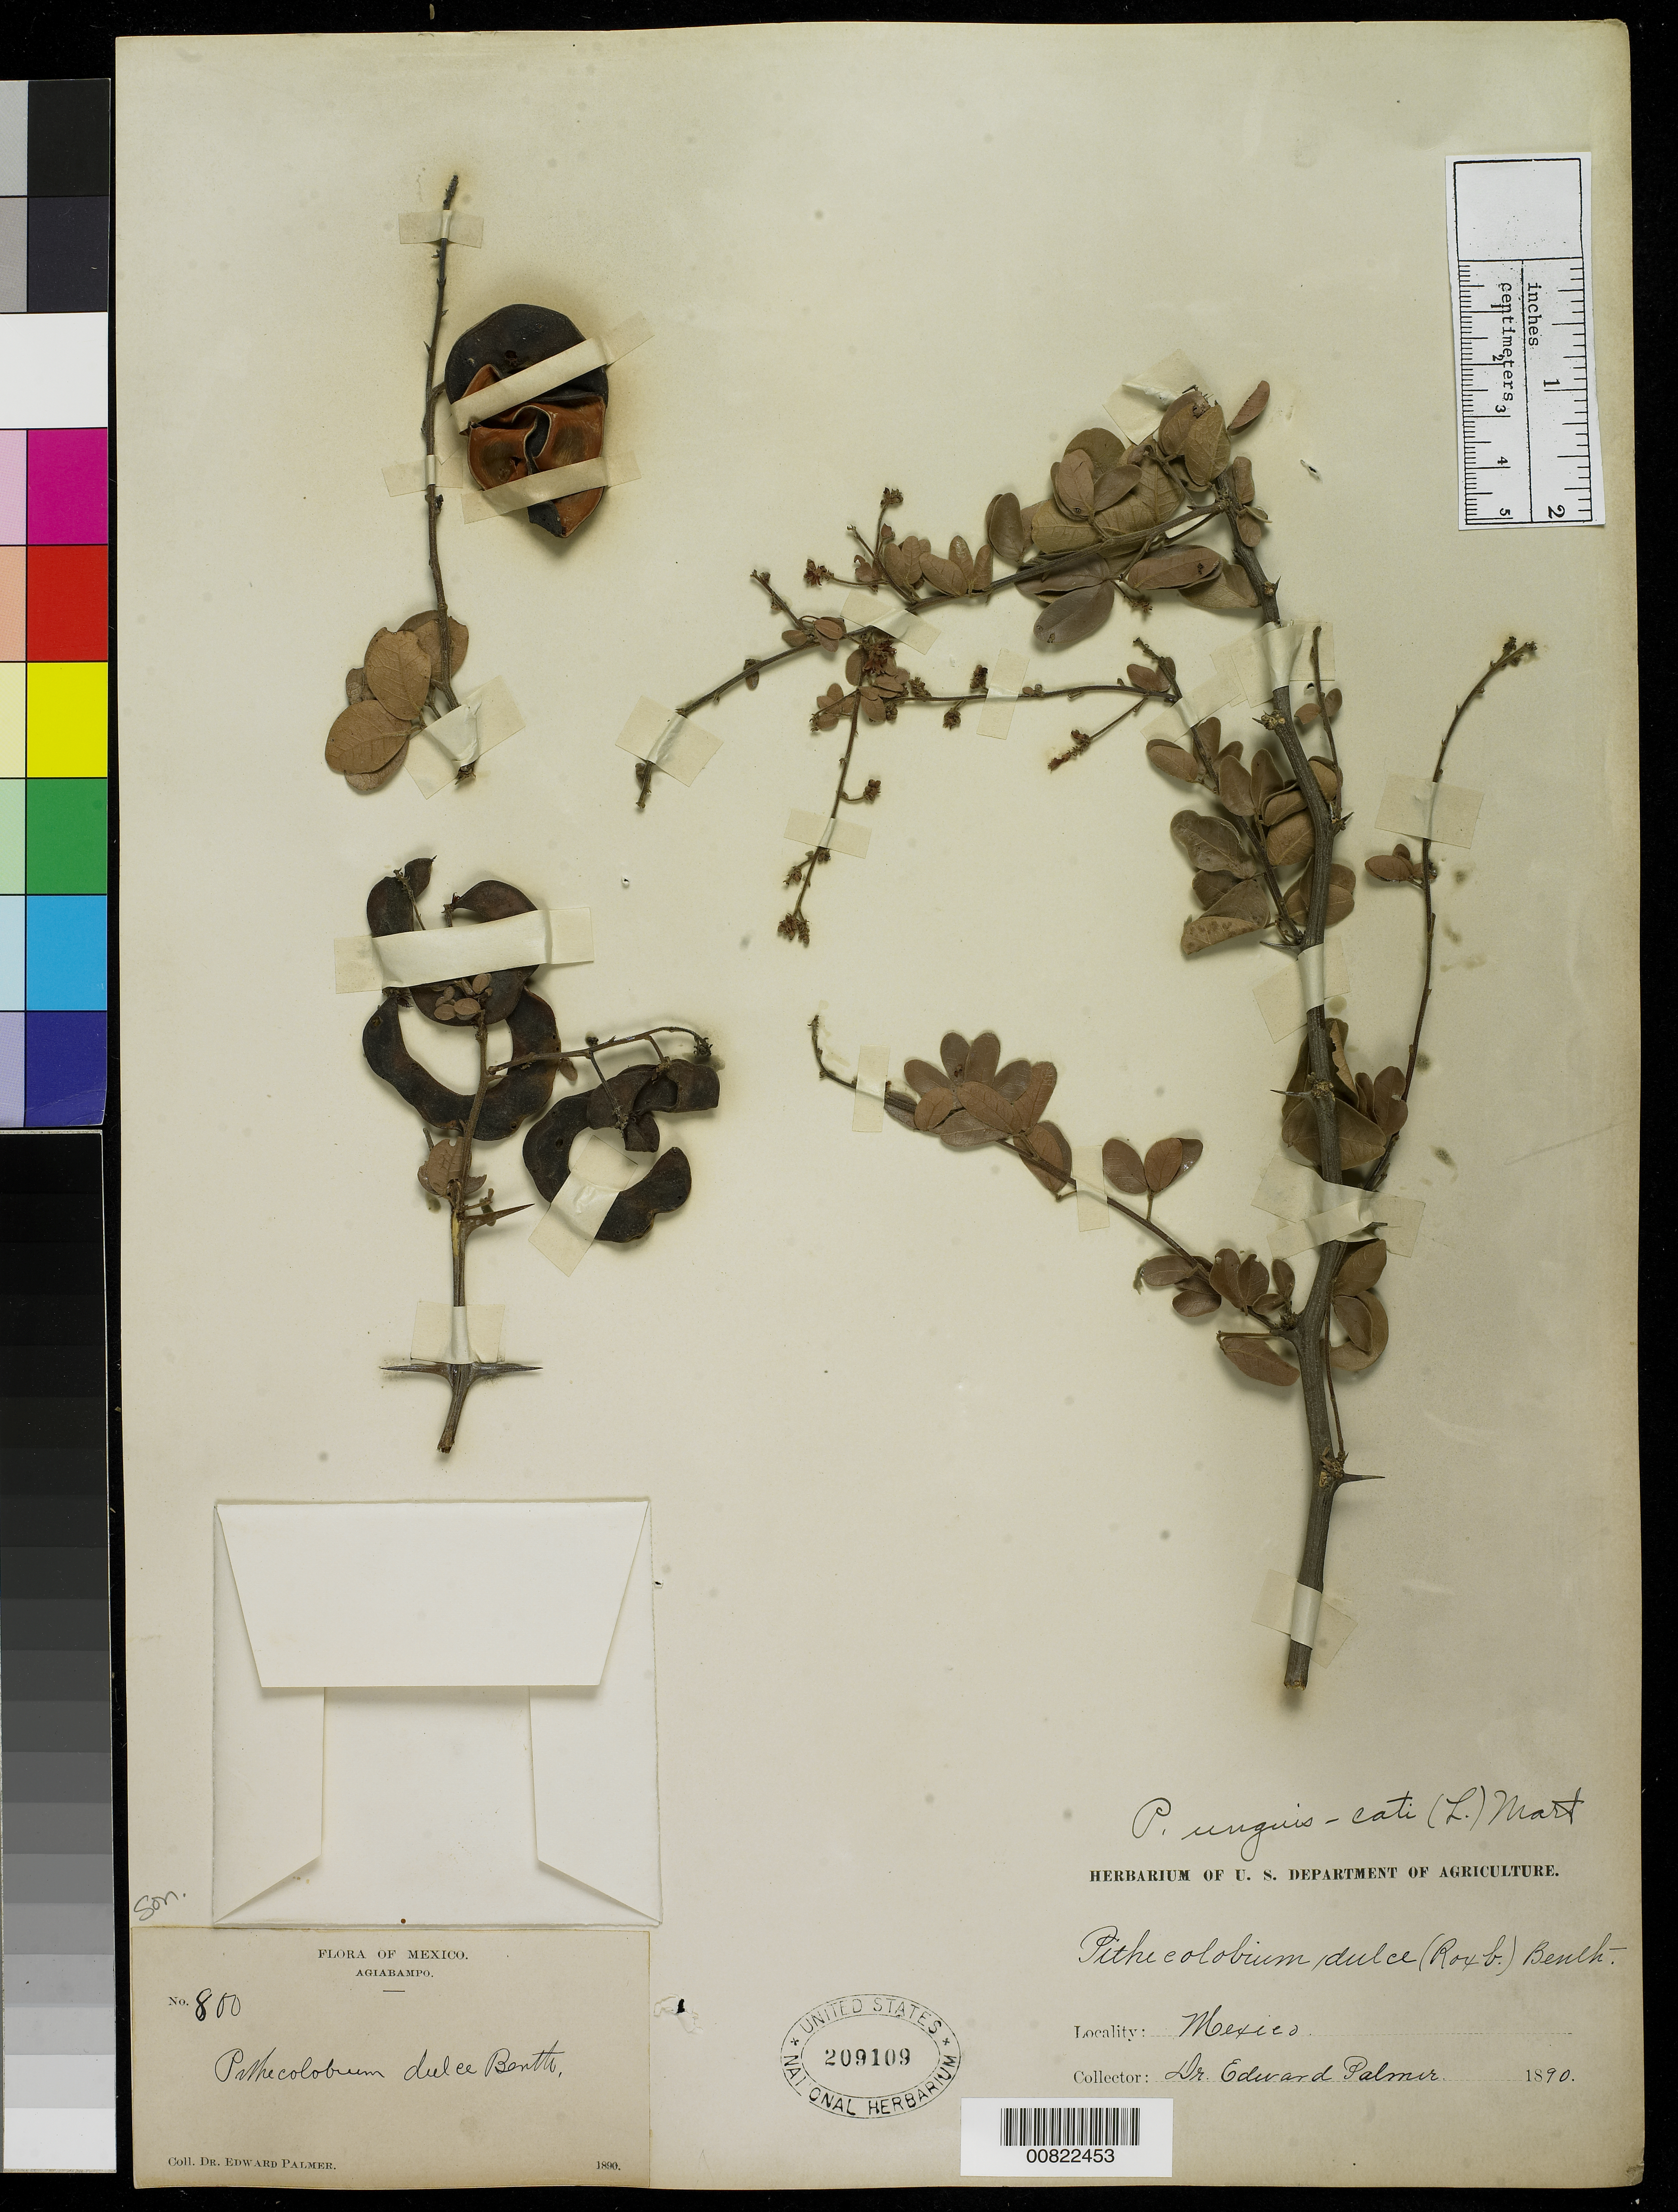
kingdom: Plantae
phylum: Tracheophyta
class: Magnoliopsida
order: Fabales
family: Fabaceae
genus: Pithecellobium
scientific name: Pithecellobium unguis-cati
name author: (L.) Benth.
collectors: E. Palmer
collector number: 800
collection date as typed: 1890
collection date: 1890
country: Mexico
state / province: Sonora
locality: Agiabampo, Sonora.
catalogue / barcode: US 209109